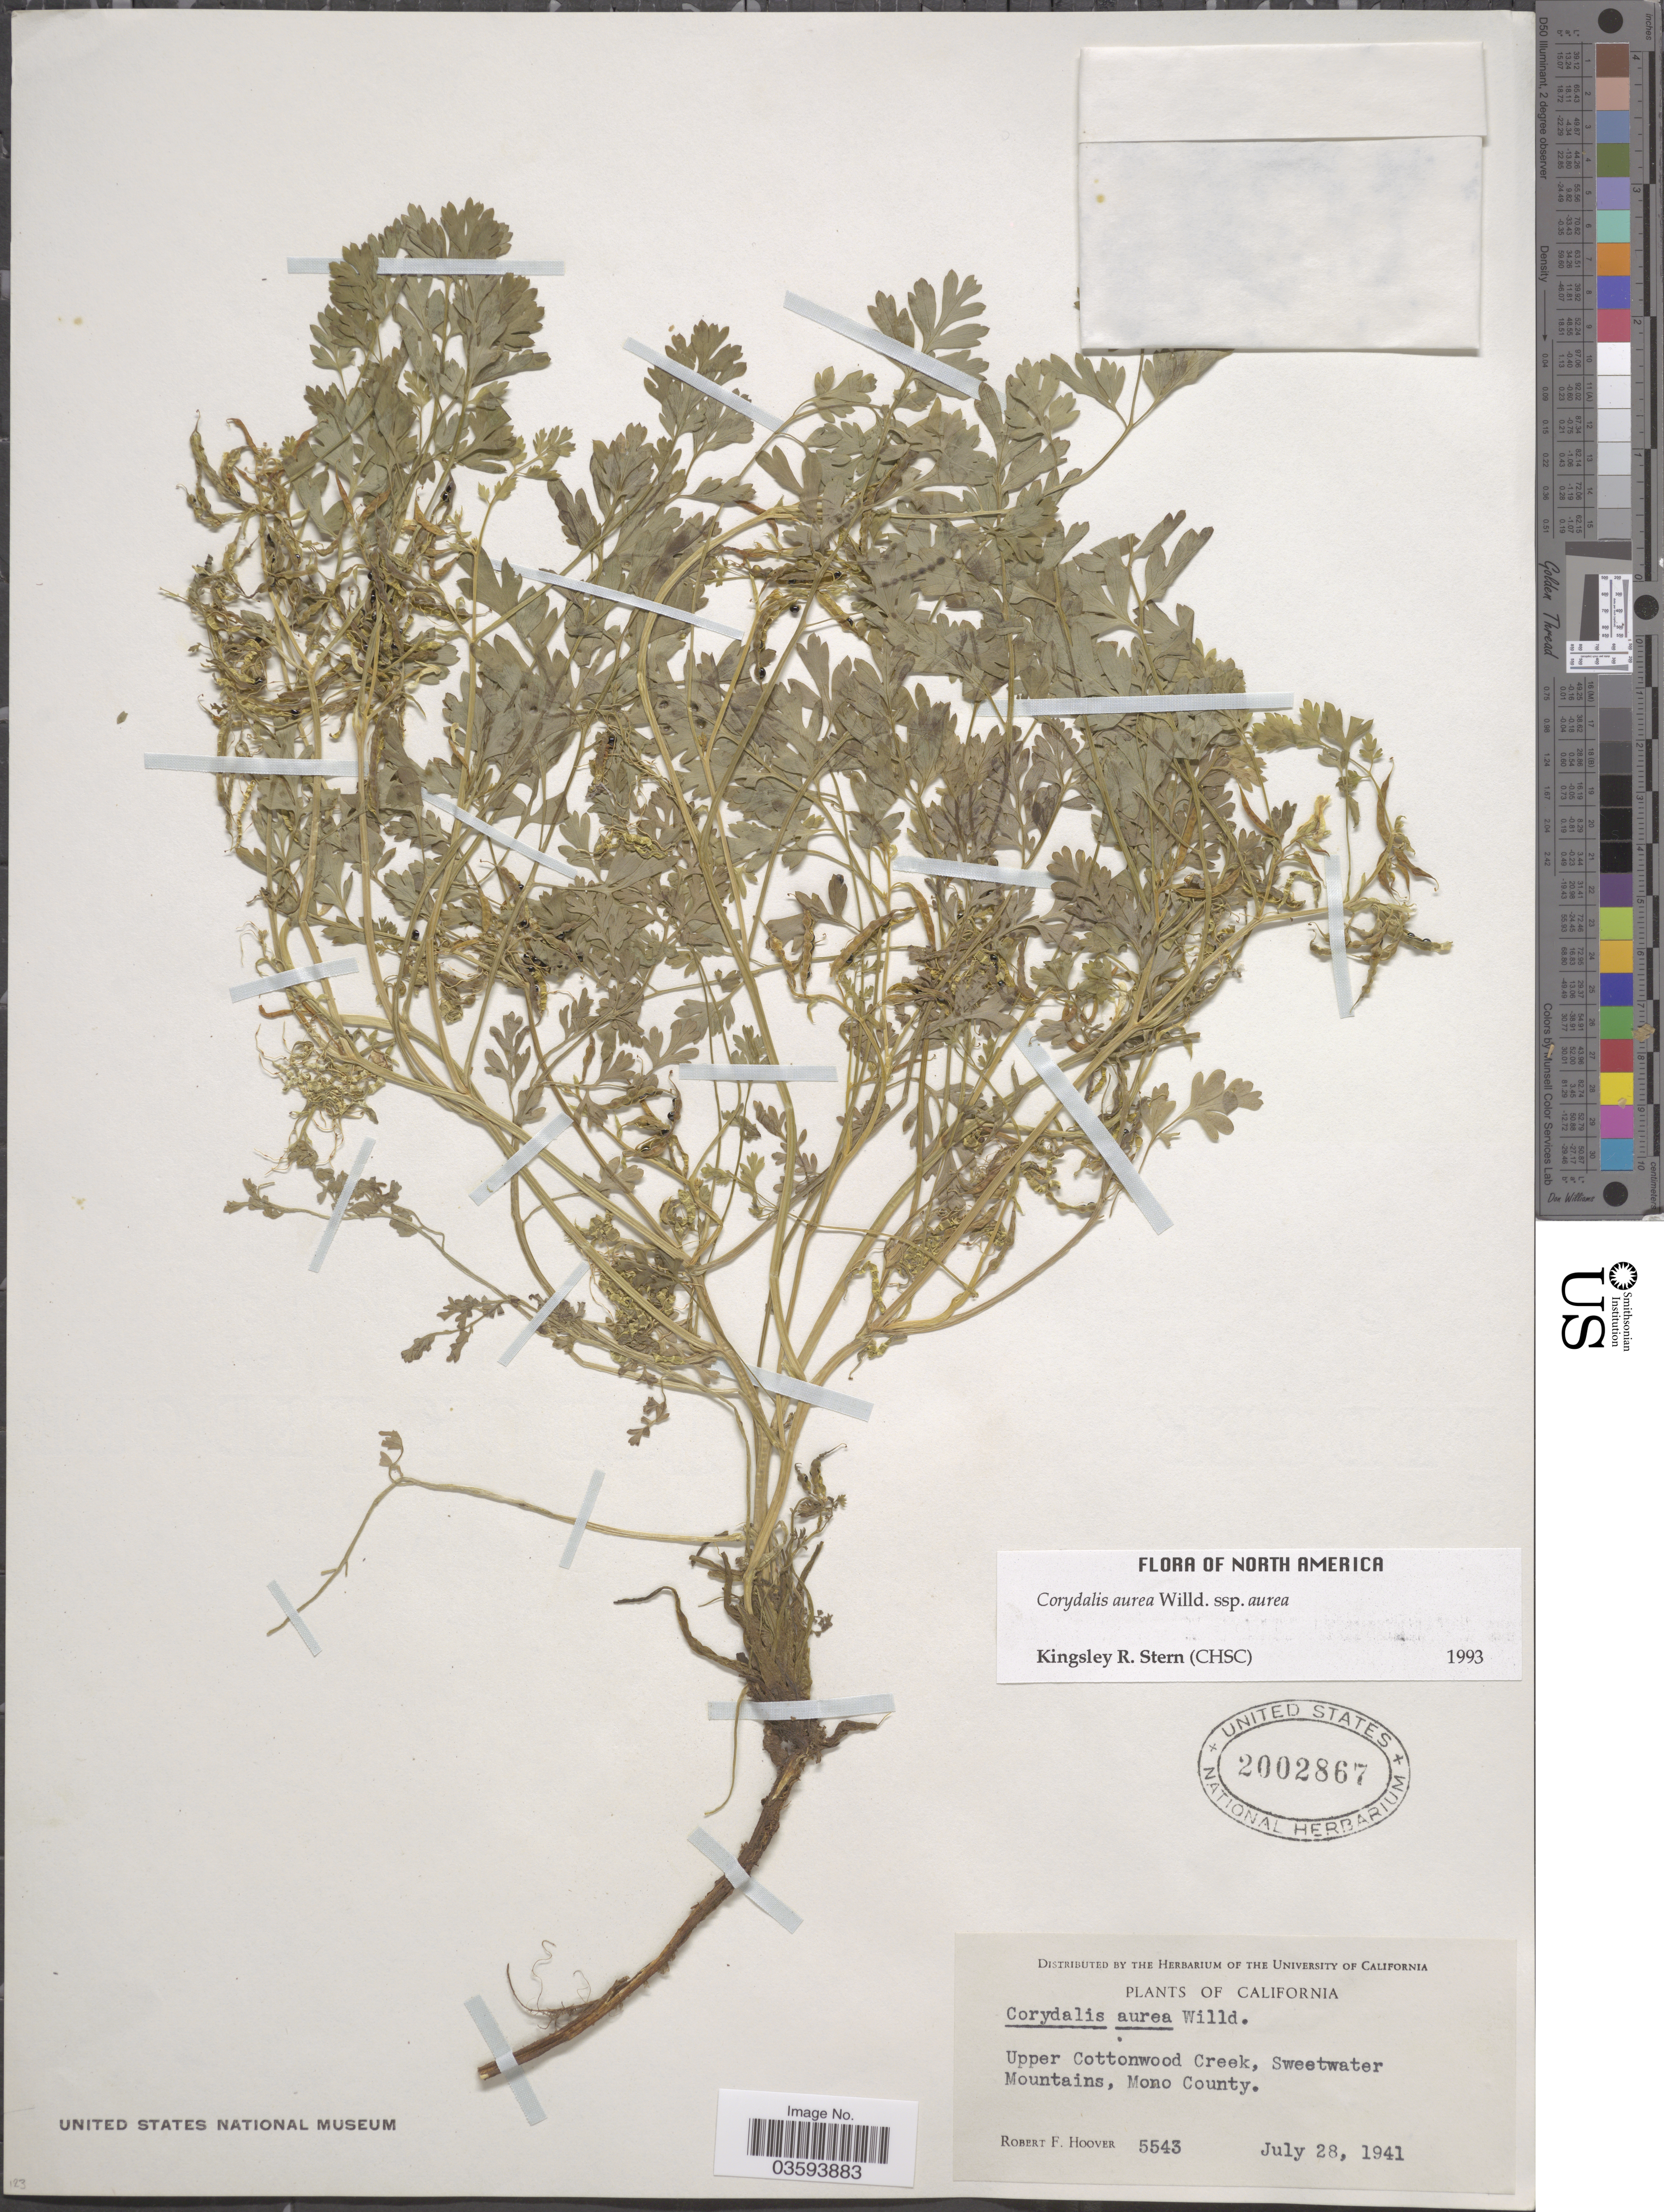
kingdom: Plantae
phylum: Tracheophyta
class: Magnoliopsida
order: Ranunculales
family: Papaveraceae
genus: Corydalis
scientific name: Corydalis aurea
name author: Willd.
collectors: R. F. Hoover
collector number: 5543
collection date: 1941-07-28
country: United States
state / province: California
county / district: Mono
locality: Upper Cottonwood Creek, Sweetwater Mountains, Mono County.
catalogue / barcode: US 2002867